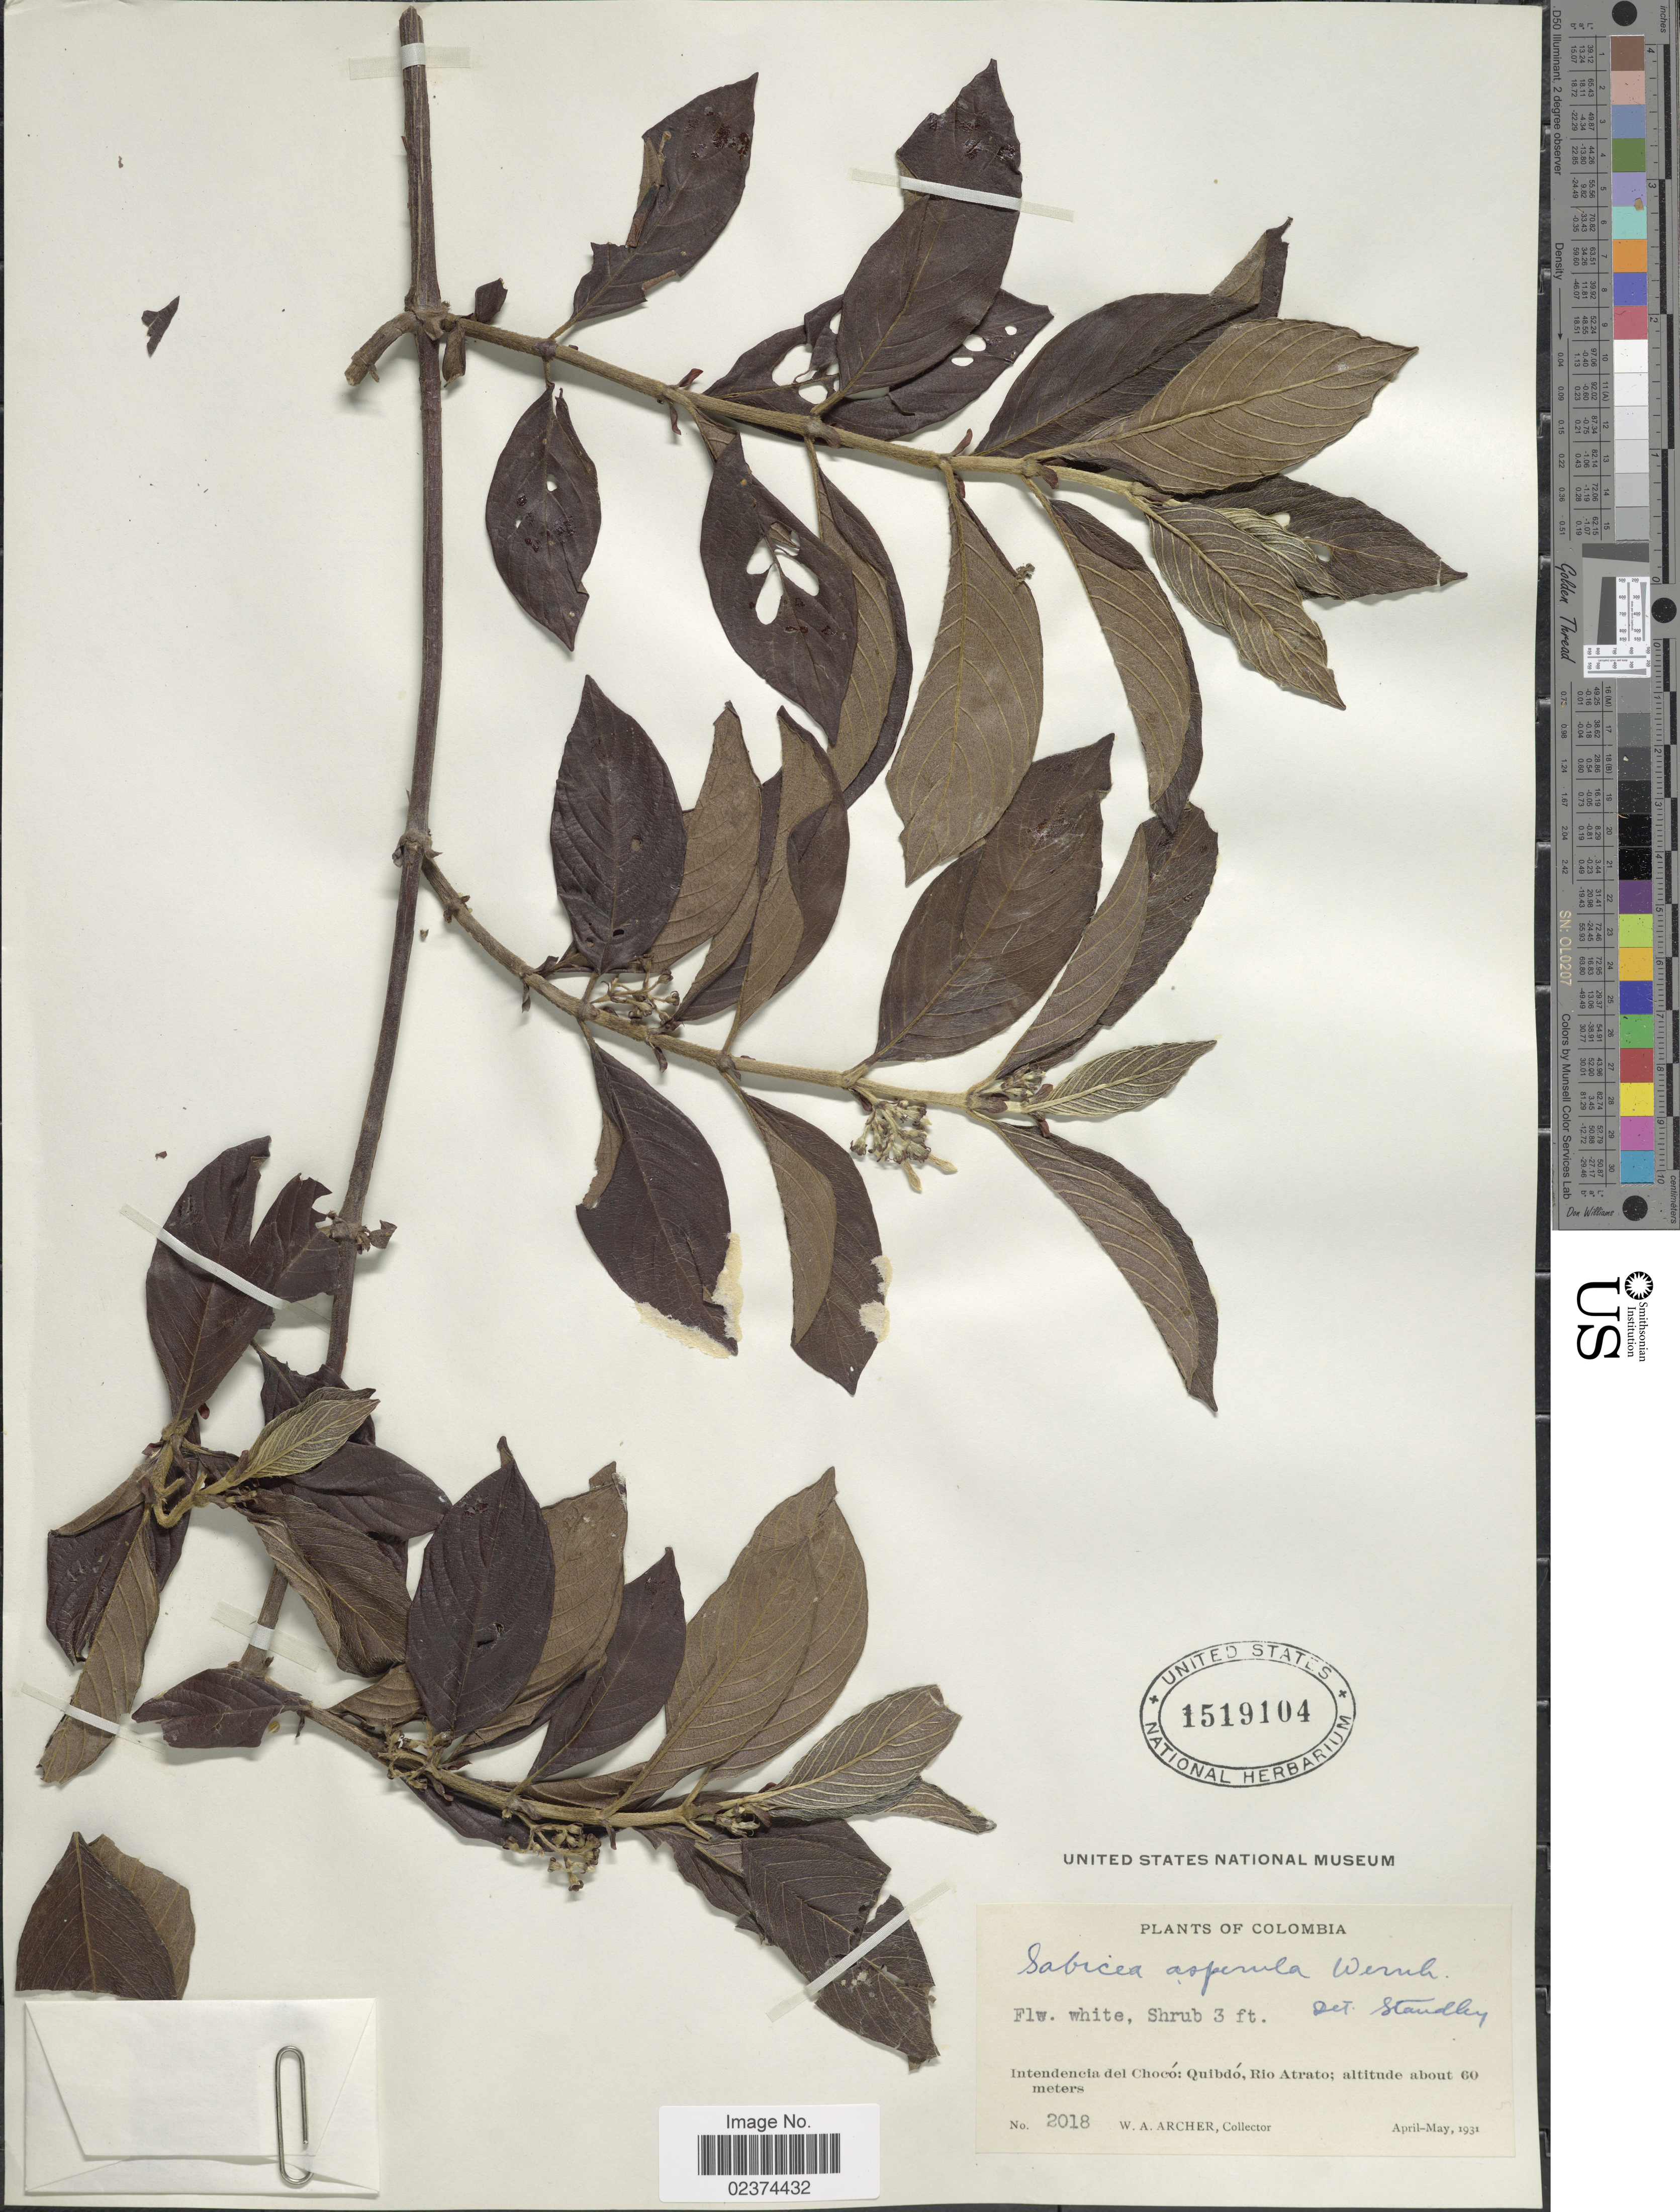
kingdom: Plantae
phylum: Tracheophyta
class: Magnoliopsida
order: Gentianales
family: Rubiaceae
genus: Sabicea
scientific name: Sabicea asperula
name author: (Ball) Wernham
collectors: W. A. Archer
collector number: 2018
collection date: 1931-04/1931-05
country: Colombia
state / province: Chocó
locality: Intendencia del Chocó: Quibdó, Rio Atrato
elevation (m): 60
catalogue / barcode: US 1519104